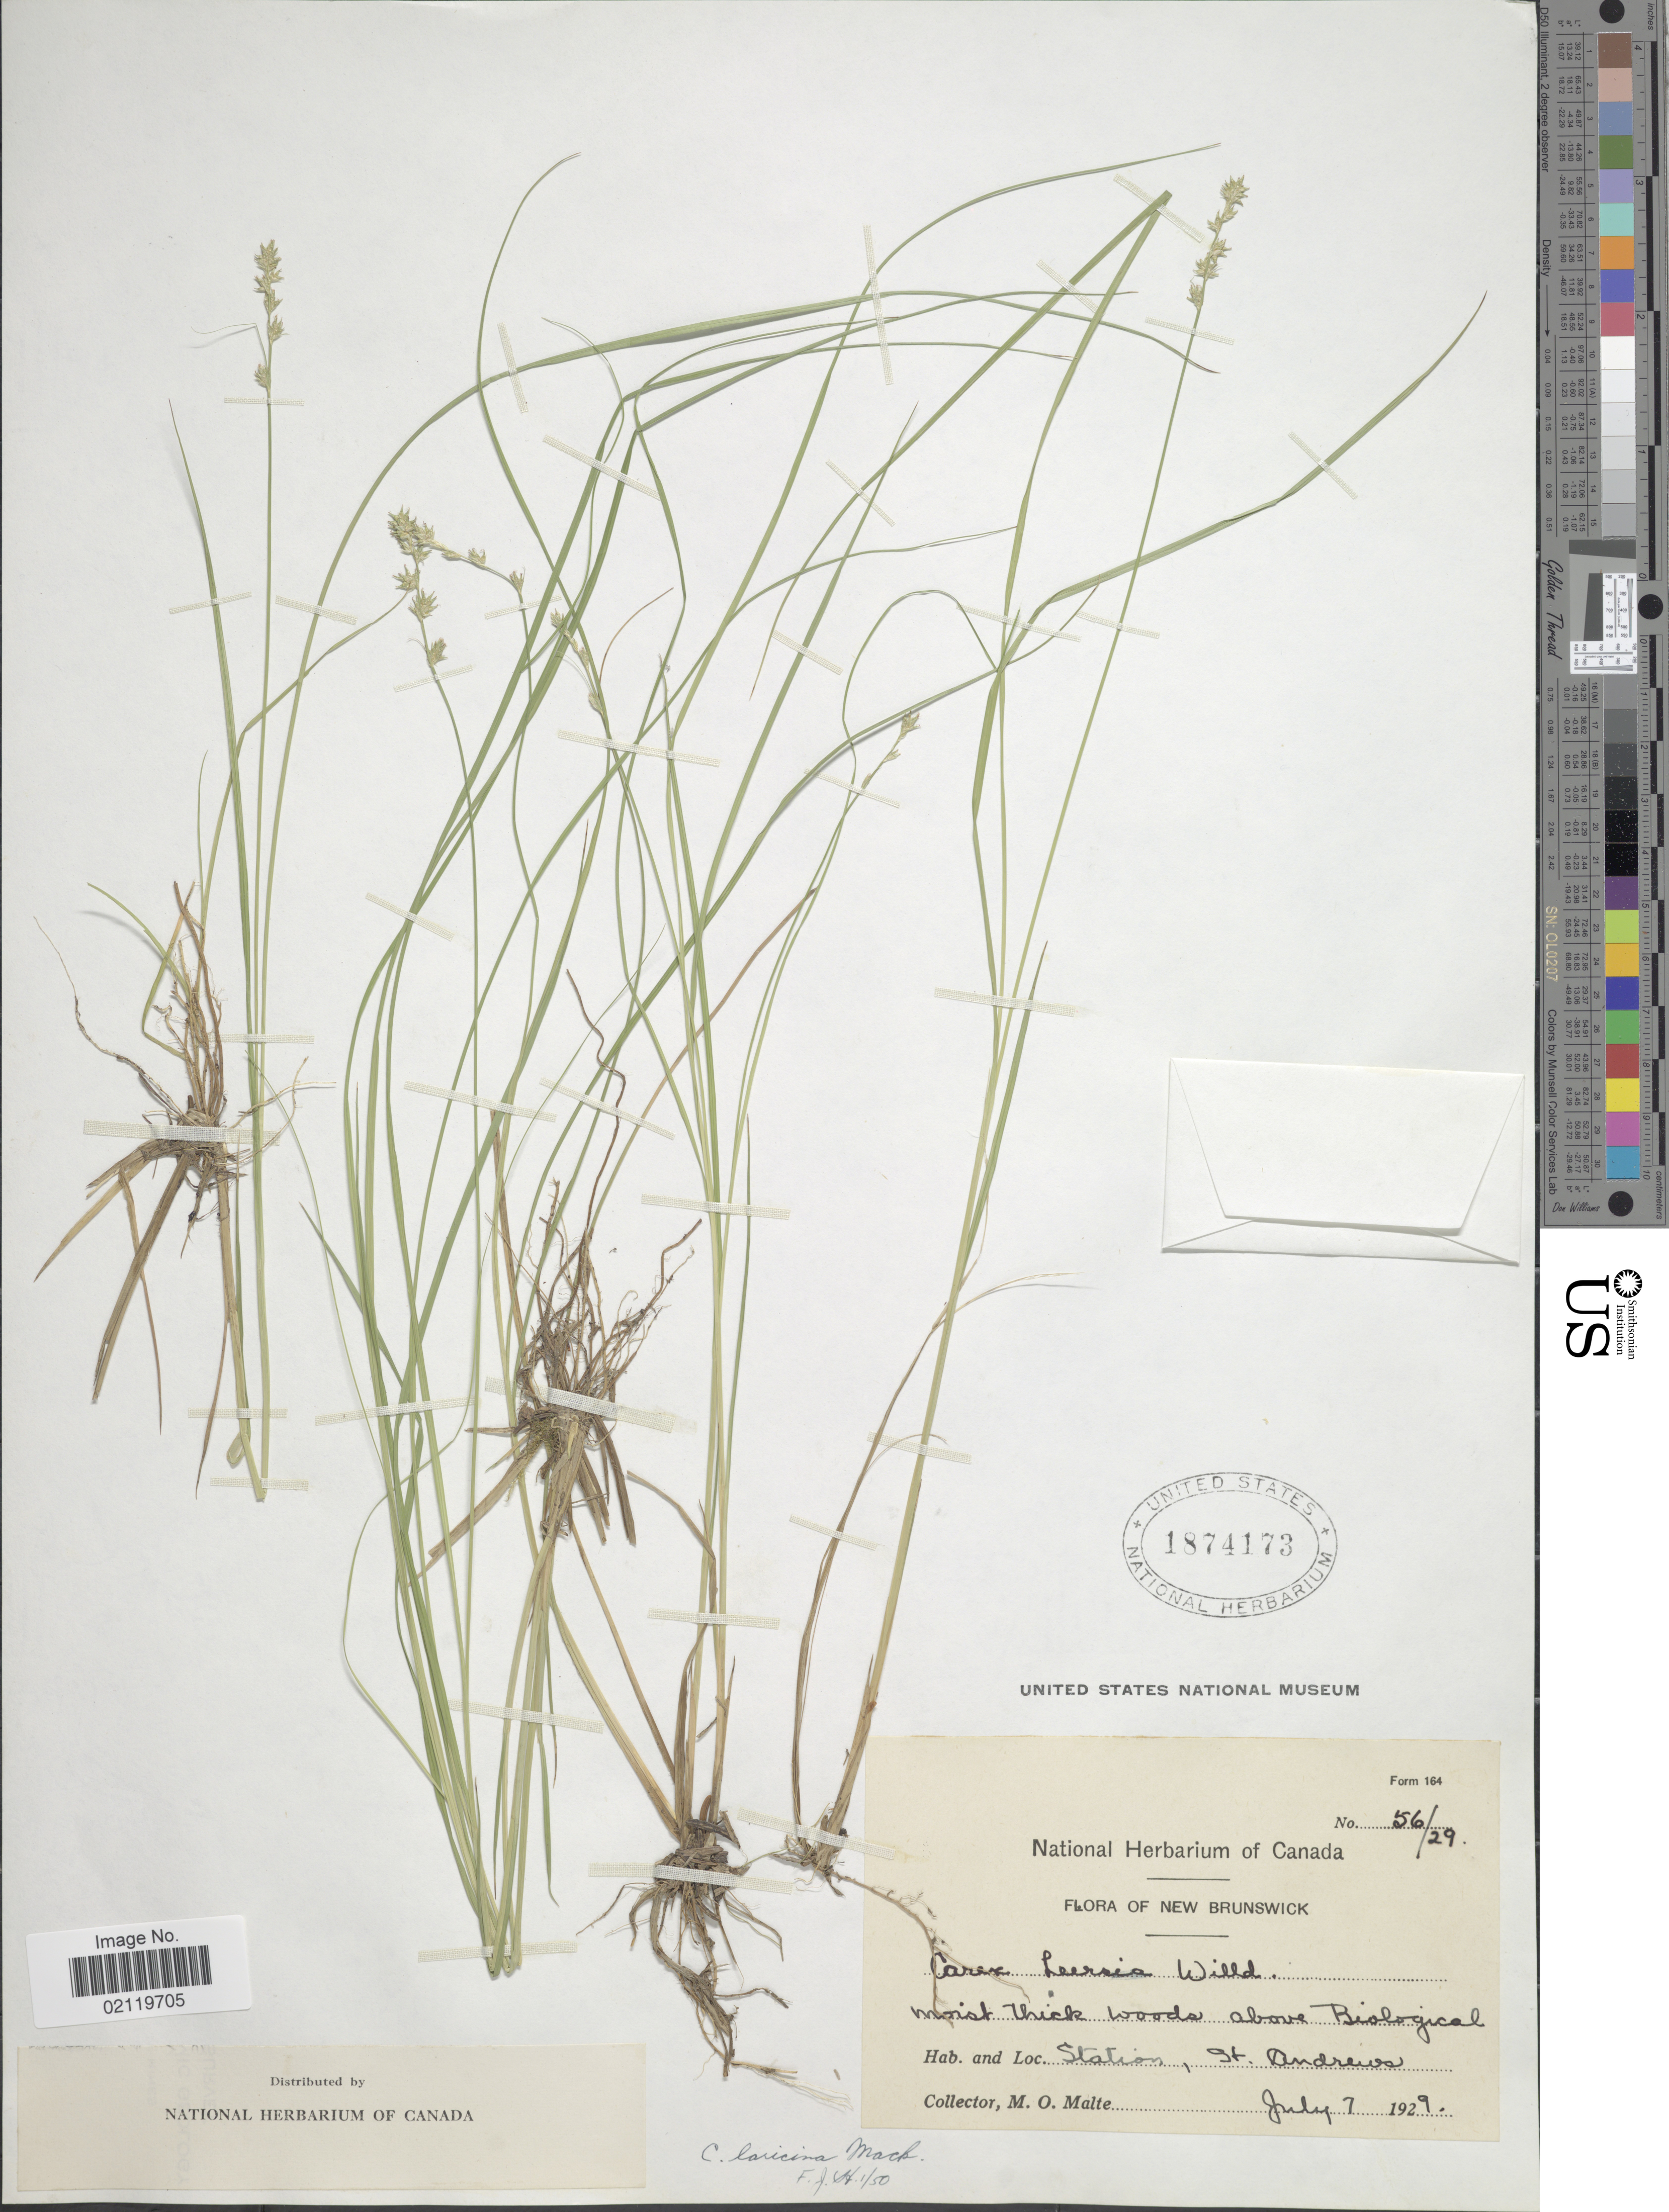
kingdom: Plantae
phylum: Tracheophyta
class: Liliopsida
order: Poales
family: Cyperaceae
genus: Carex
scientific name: Carex echinata subsp. echinata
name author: Murray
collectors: M. O. Malte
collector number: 56/29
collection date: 1929-07-07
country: Canada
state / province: New Brunswick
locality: Moist thick woods above Biological Station, St. Andrews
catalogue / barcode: US 1874173